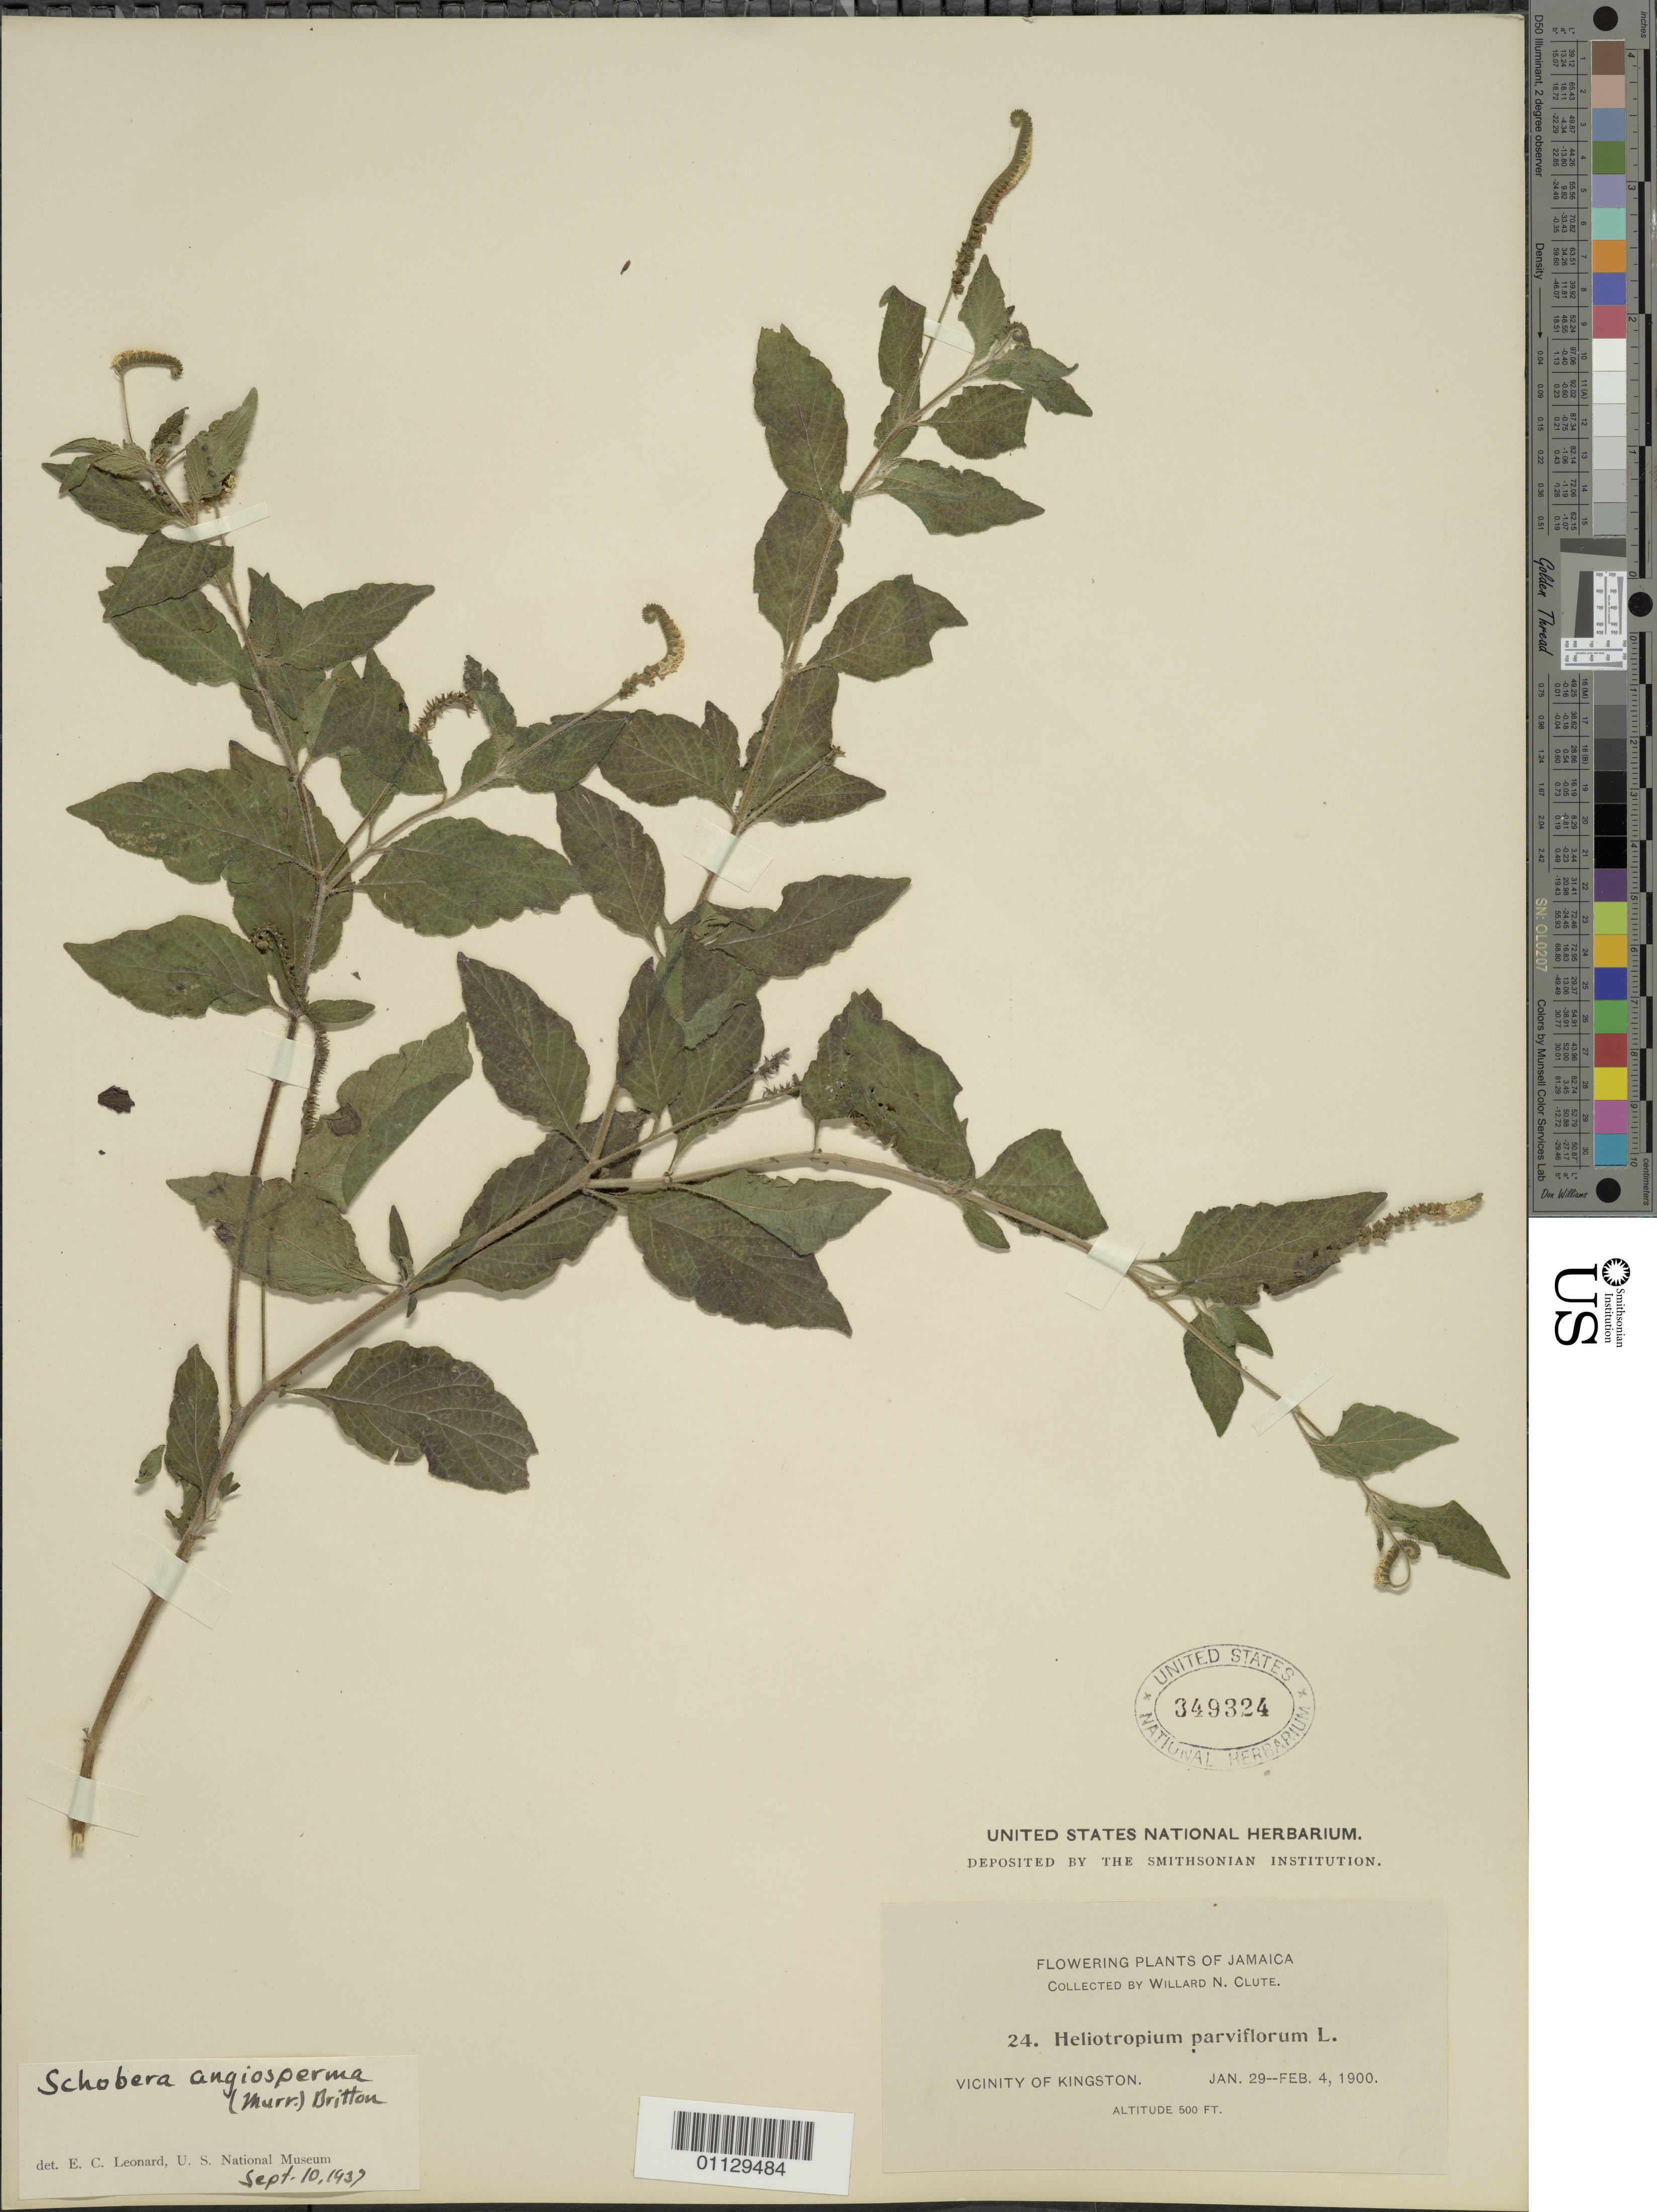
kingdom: Plantae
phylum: Tracheophyta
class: Magnoliopsida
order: Boraginales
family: Heliotropiaceae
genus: Heliotropium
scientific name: Heliotropium angiospermum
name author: Murray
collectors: W. N. Clute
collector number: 24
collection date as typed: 29 Jan 1900 to 04 Feb 1900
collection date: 1900-01-29/1900-02-04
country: Jamaica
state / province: Kingston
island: Jamaica I.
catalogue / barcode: US 349324